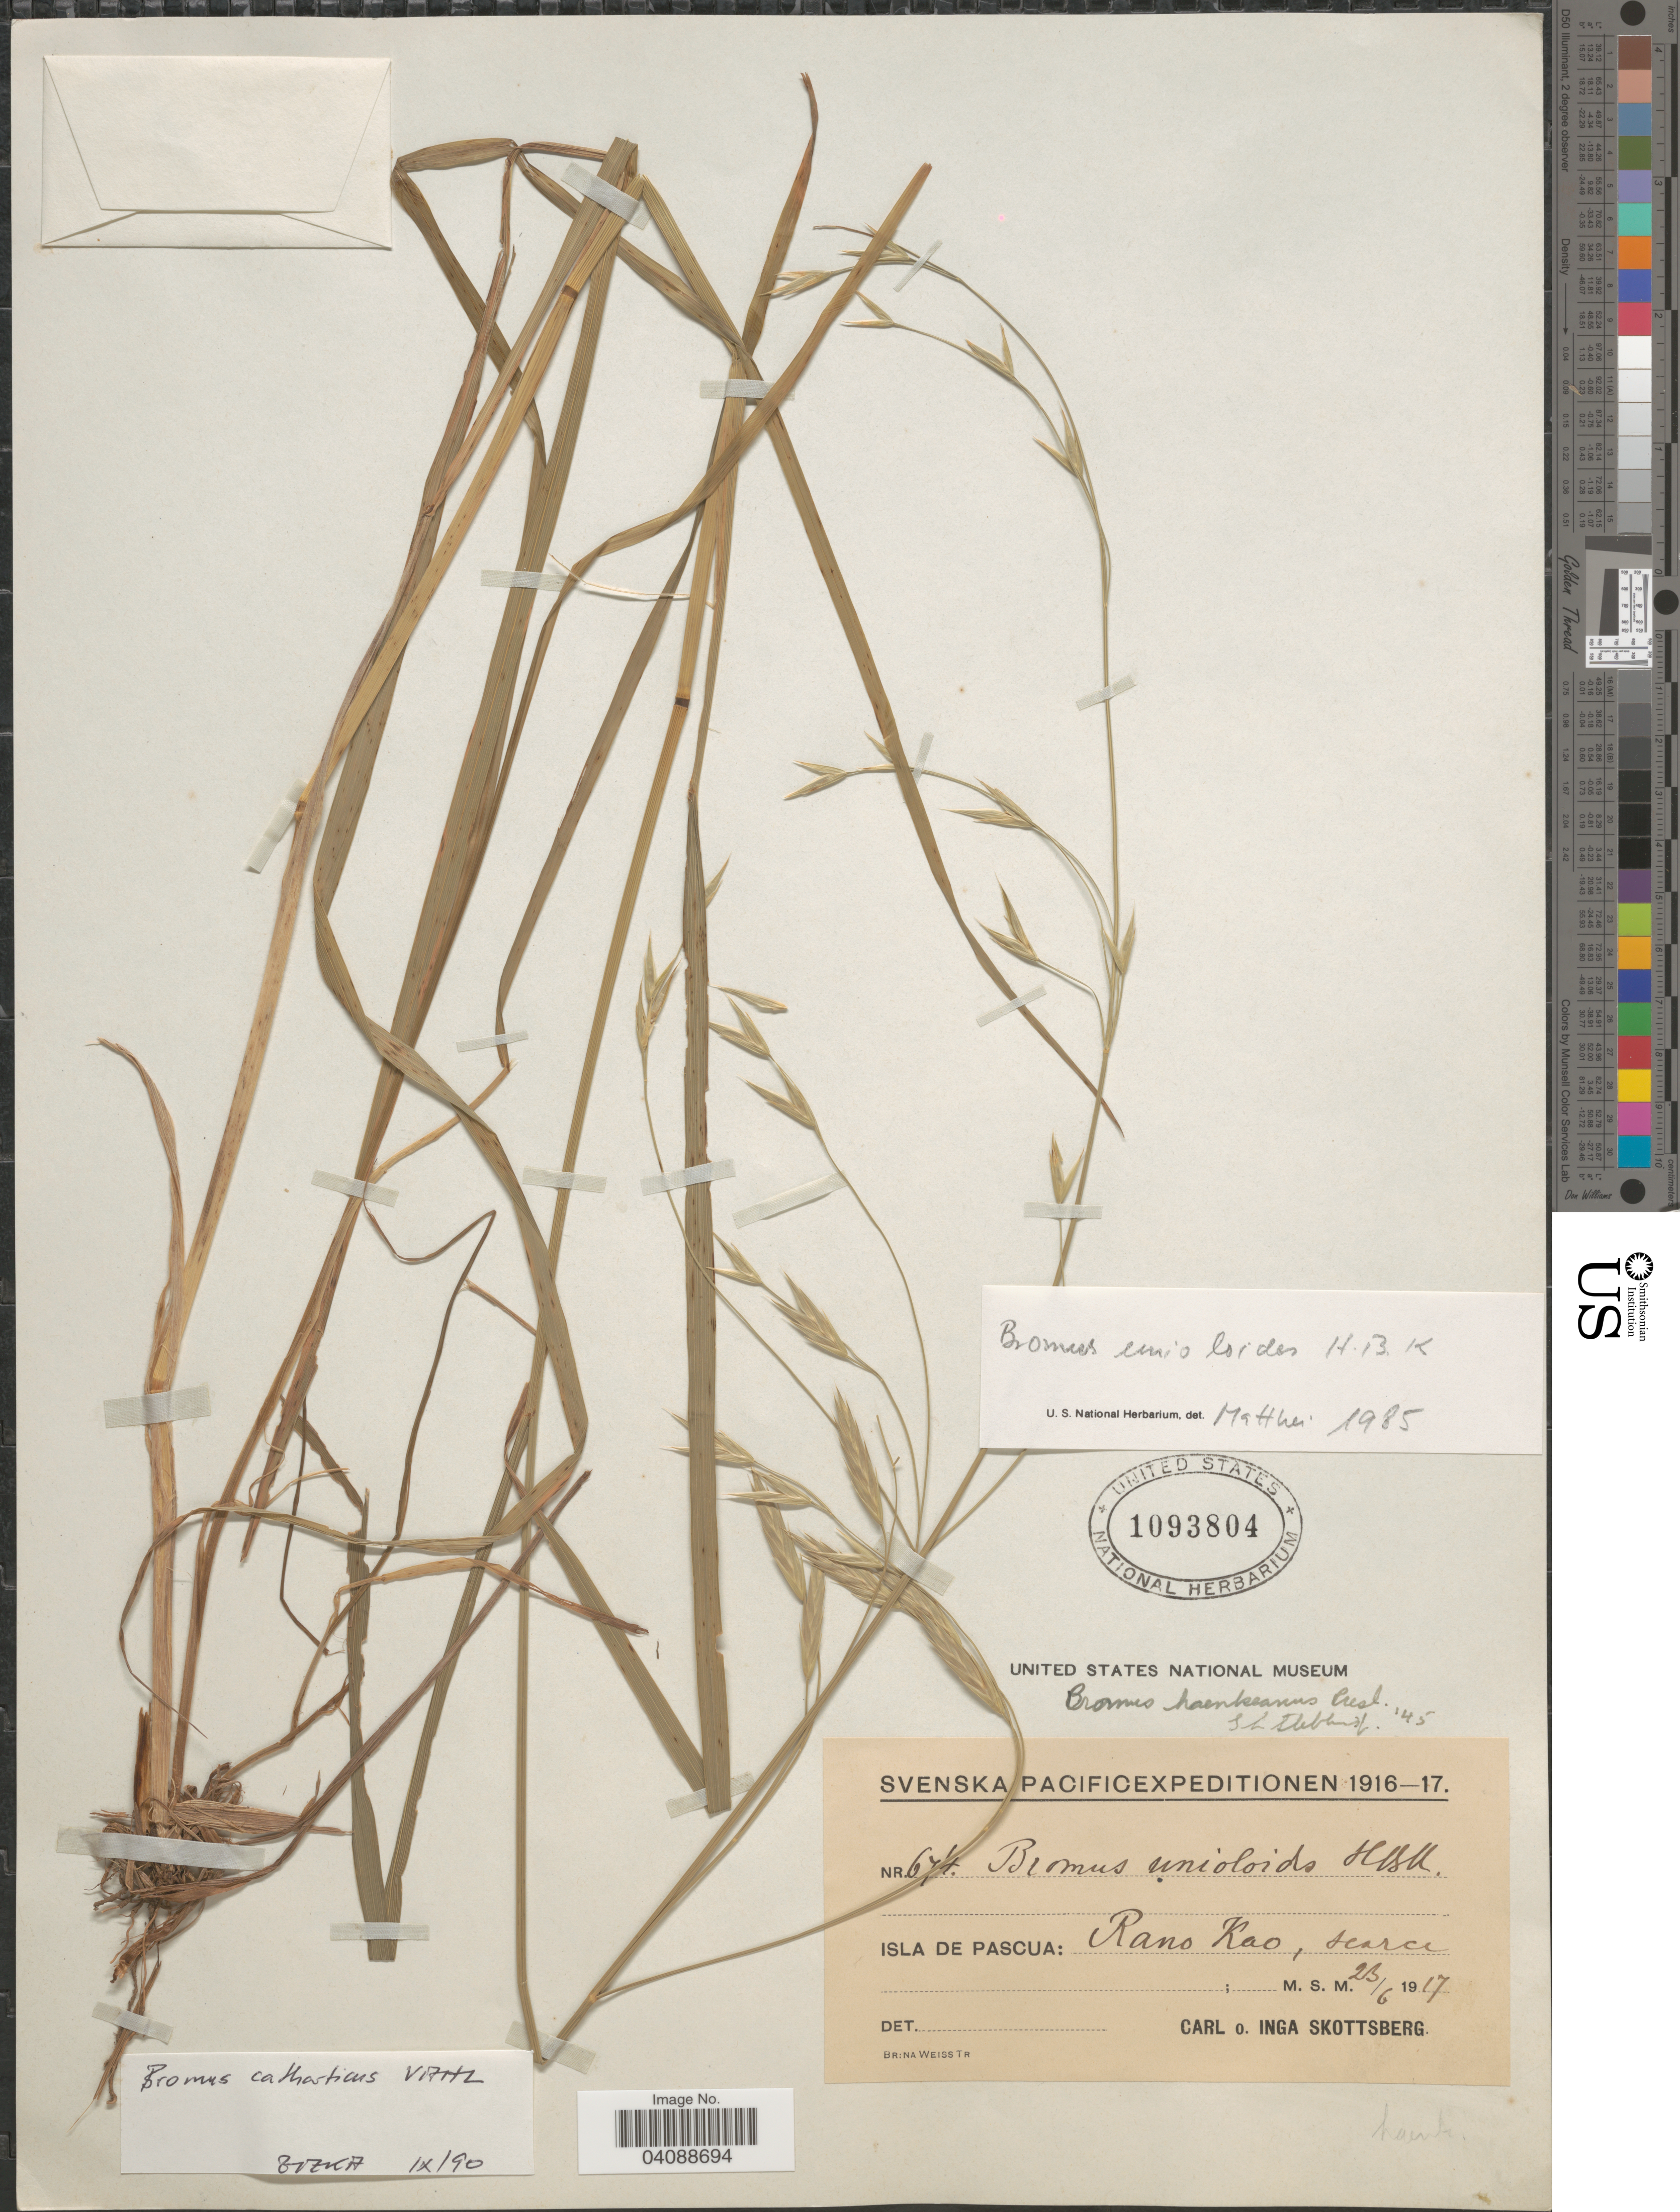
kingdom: Plantae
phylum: Tracheophyta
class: Liliopsida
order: Poales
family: Poaceae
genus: Bromus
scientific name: Bromus catharticus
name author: Vahl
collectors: C. Skottsberg & I. Skottsberg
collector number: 674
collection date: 1917-06-23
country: Vanuatu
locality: Svenska Pacific Expeditionen 1916-17. Isla De Pascua: Rano Kao.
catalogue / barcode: US 1093804